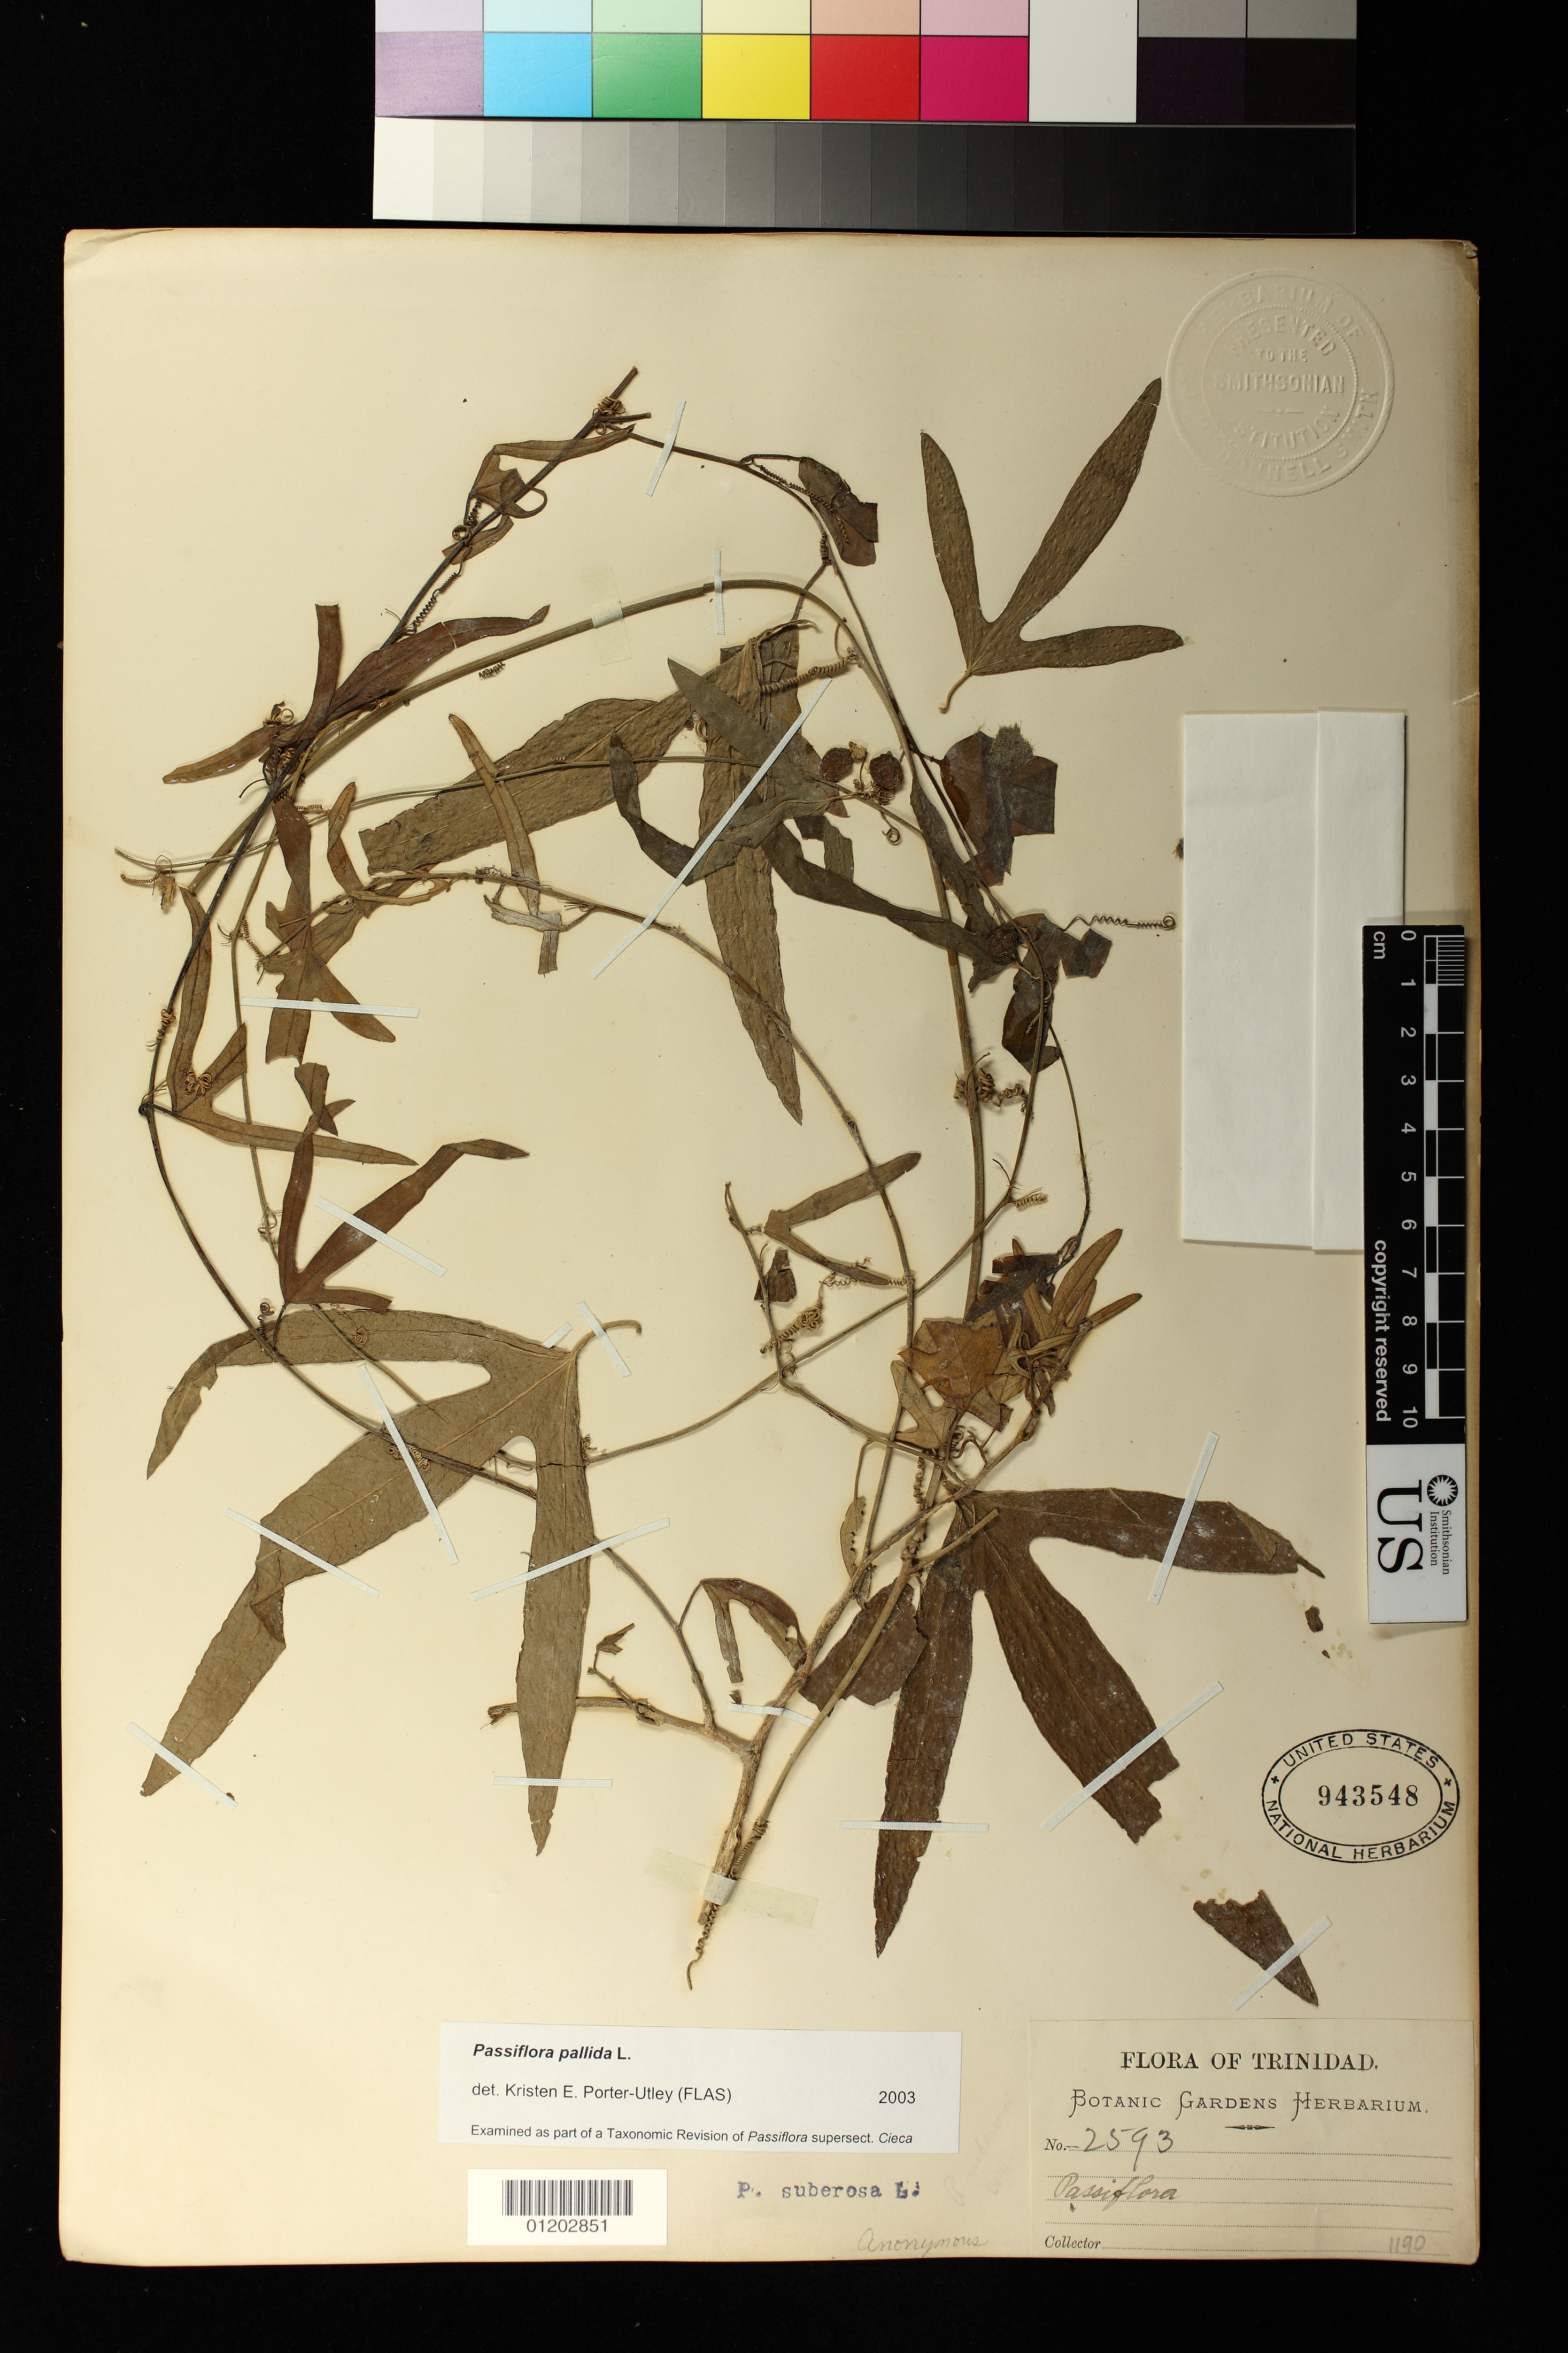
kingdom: Plantae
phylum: Tracheophyta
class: Magnoliopsida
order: Malpighiales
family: Passifloraceae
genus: Passiflora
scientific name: Passiflora pallida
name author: L.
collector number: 2593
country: Trinidad and Tobago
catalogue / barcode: US 943548